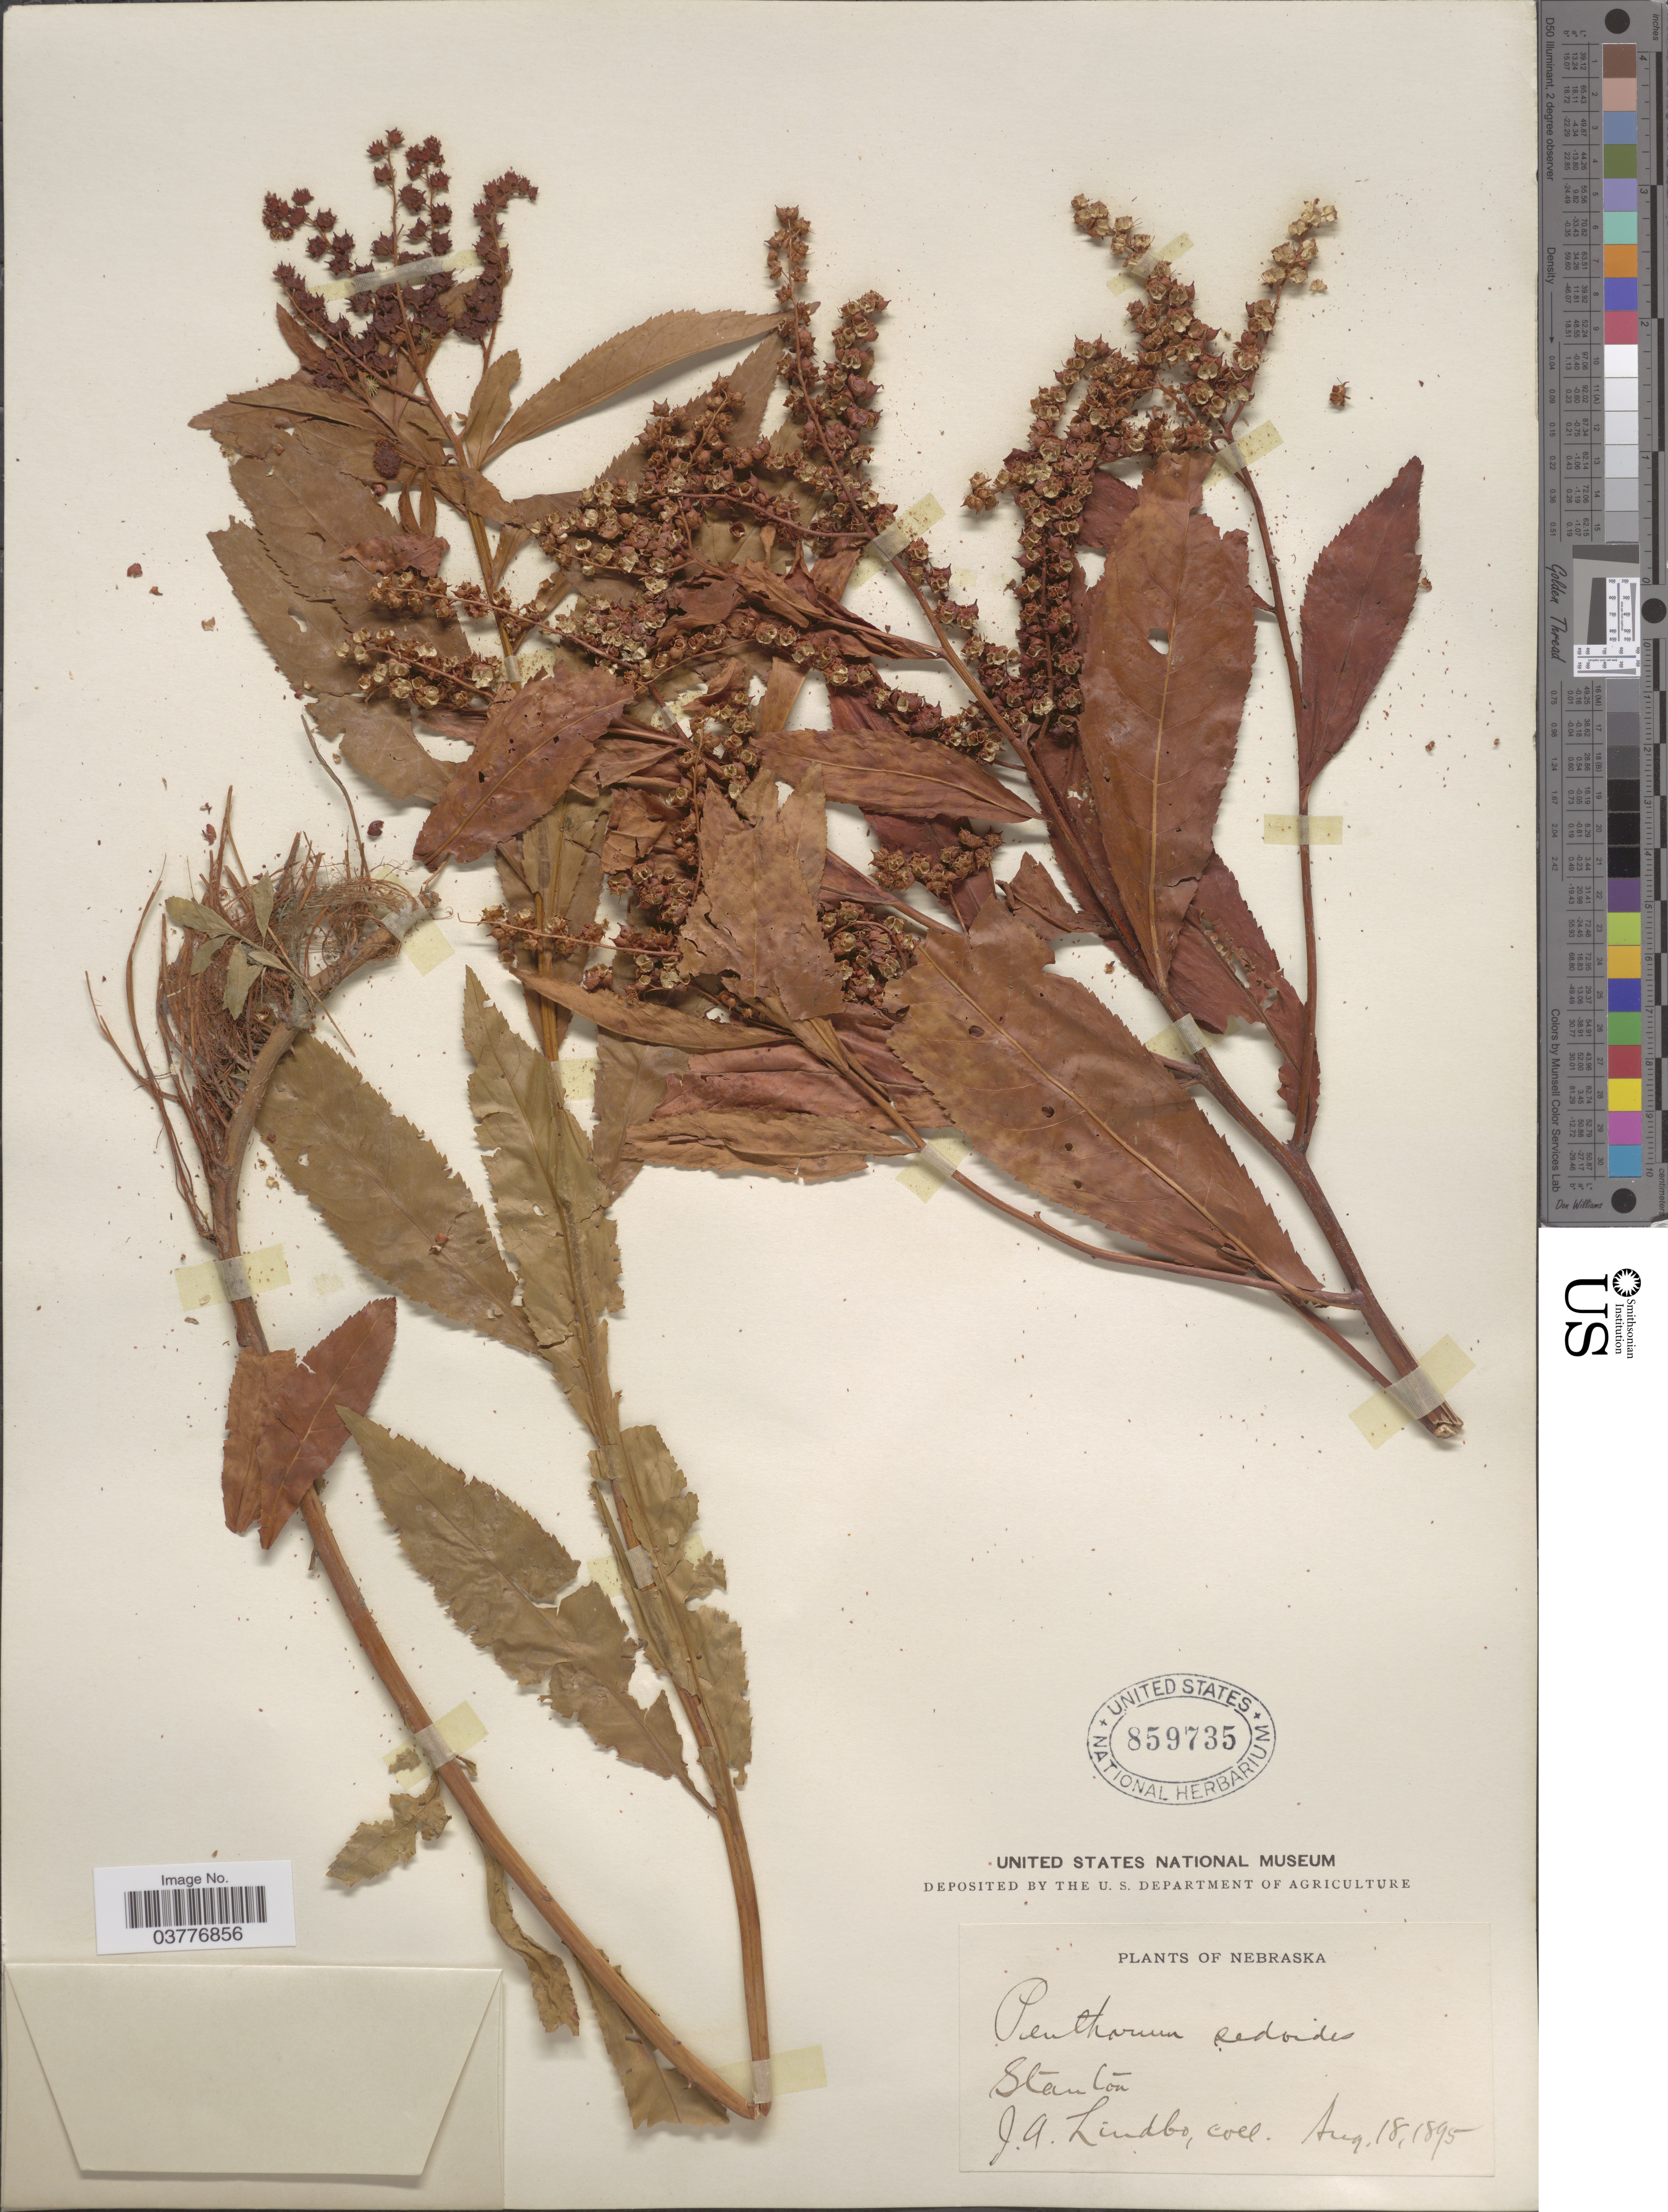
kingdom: Plantae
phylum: Tracheophyta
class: Magnoliopsida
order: Saxifragales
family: Penthoraceae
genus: Penthorum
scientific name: Penthorum sedoides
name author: L.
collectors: J. Lindbo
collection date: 1895-08-18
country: United States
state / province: Nebraska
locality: Stanton.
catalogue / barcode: US 859735